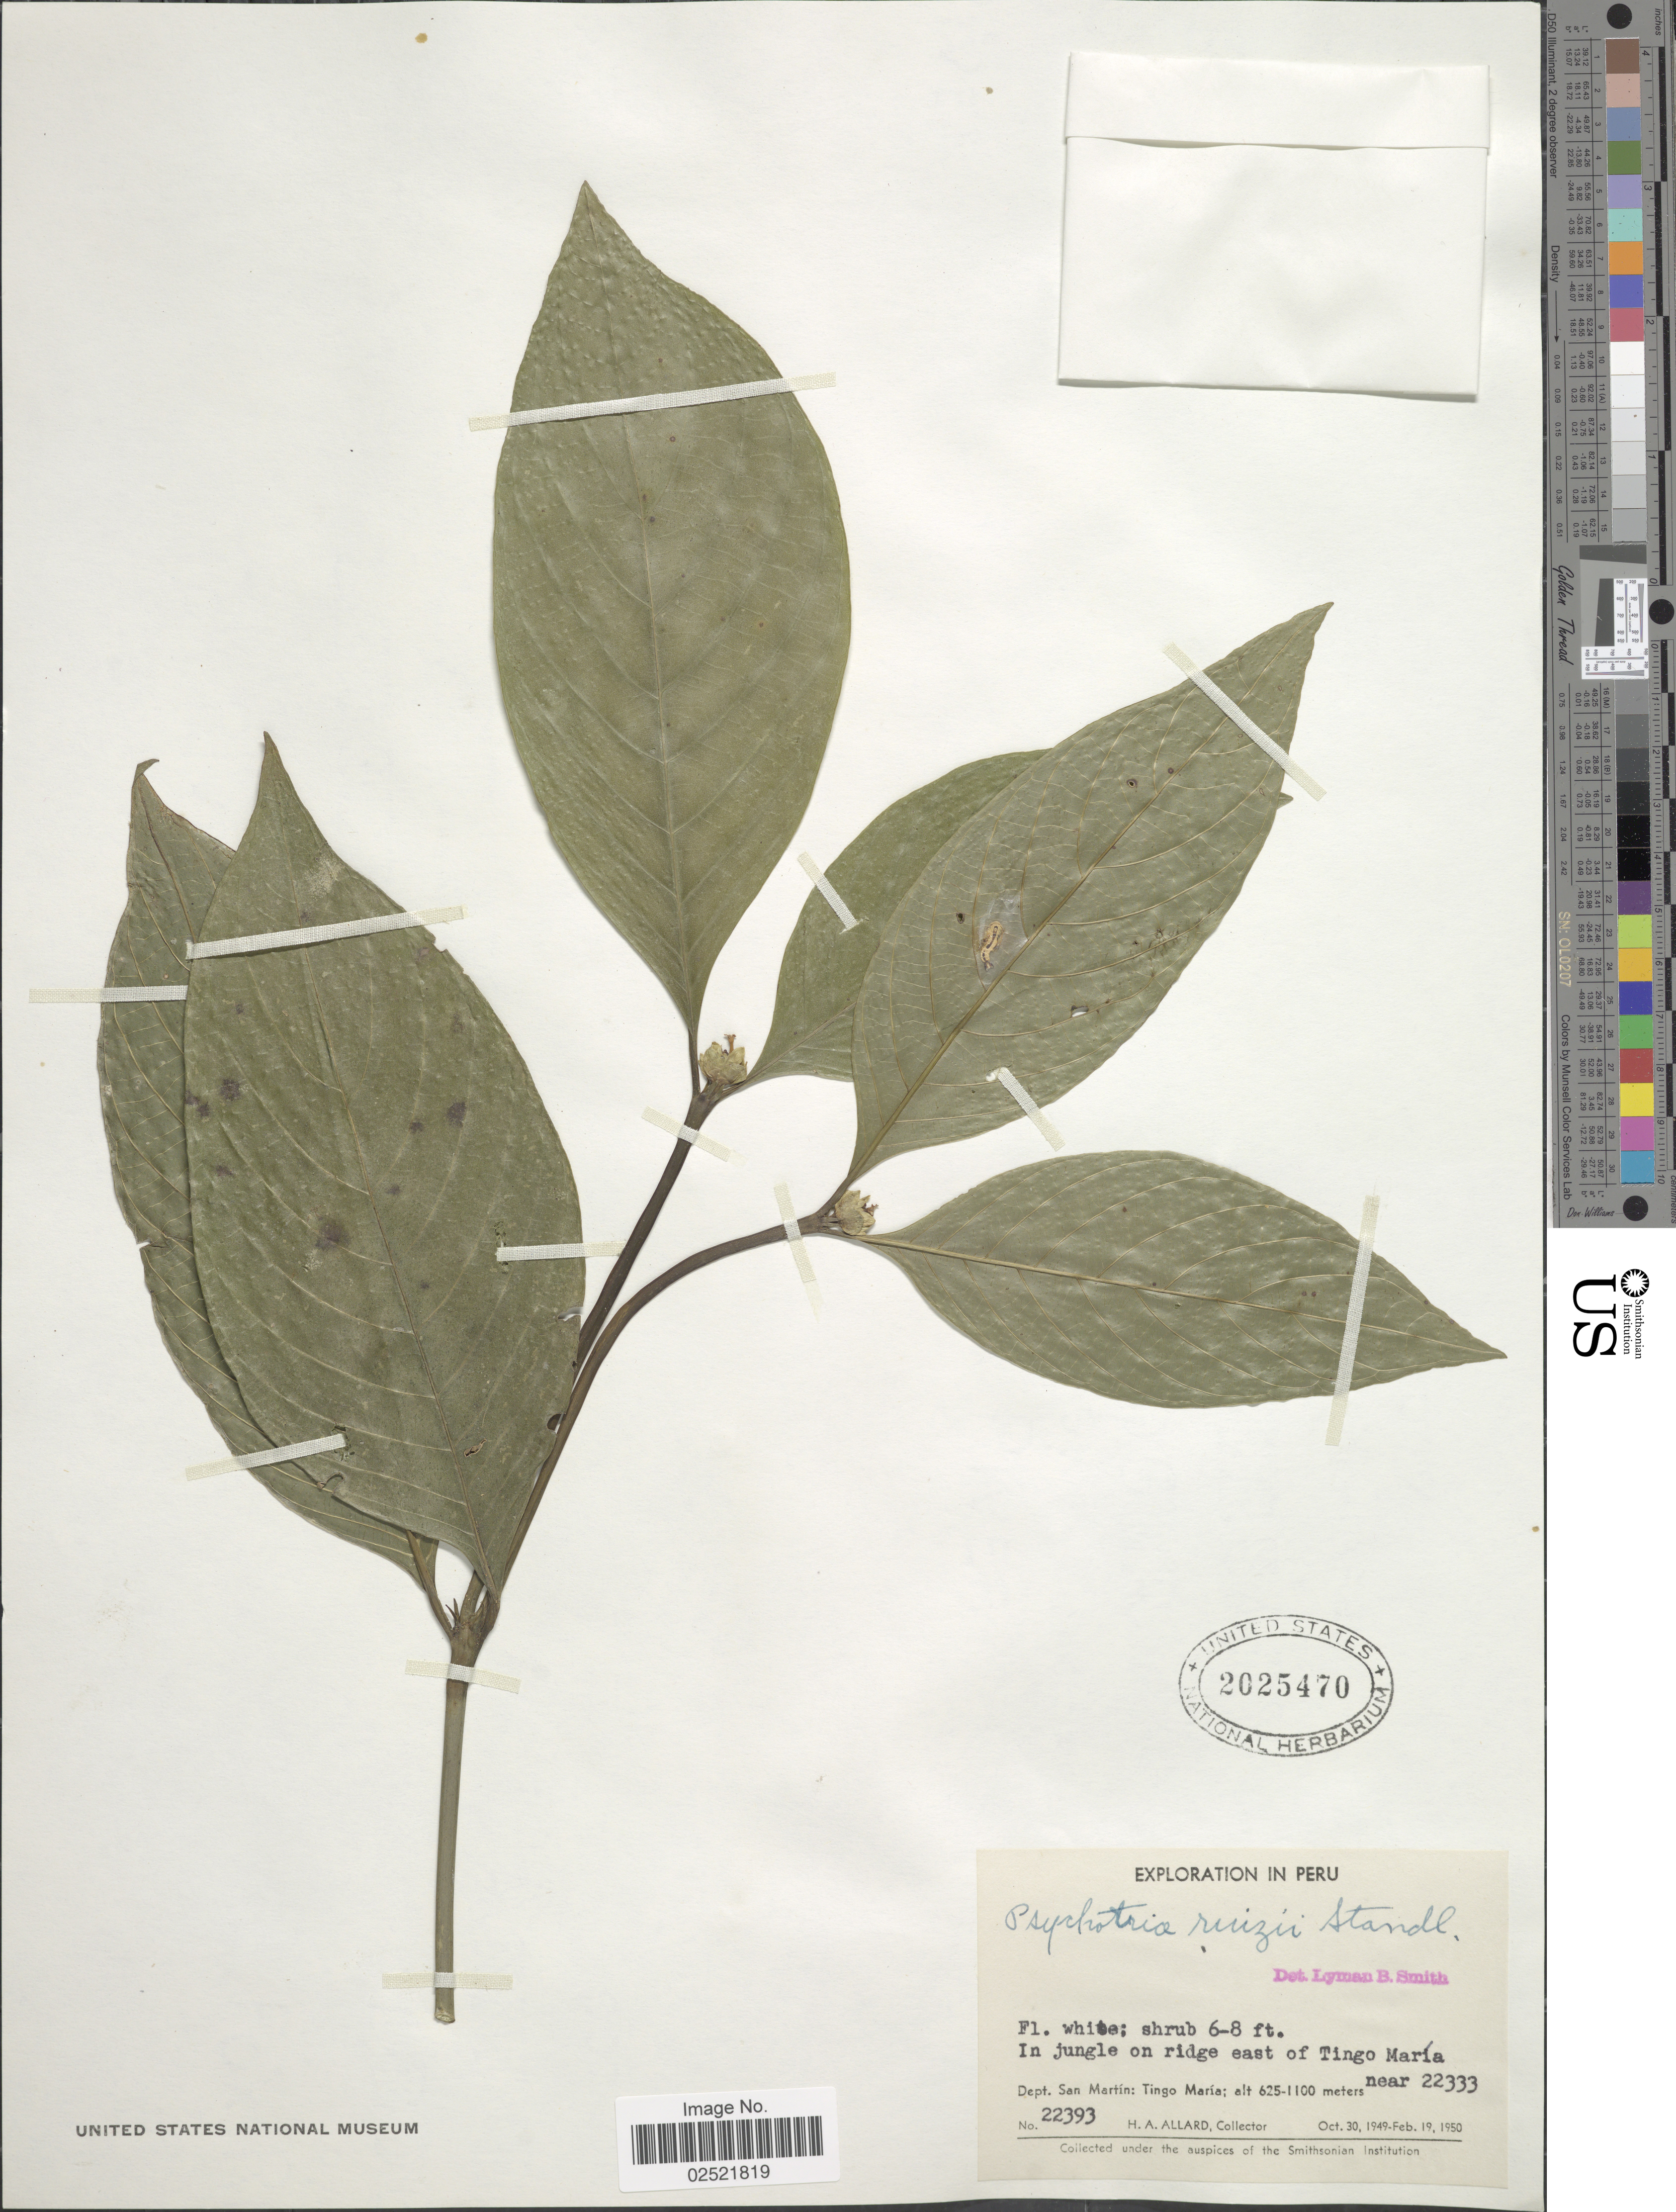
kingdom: Plantae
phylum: Tracheophyta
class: Magnoliopsida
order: Gentianales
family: Rubiaceae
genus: Psychotria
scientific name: Psychotria ruizii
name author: Standl.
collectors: H. A. Allard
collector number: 22393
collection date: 1949-10-30/1950-02-19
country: Peru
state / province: San Martín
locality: East of Tingo Maria, Tingo Maria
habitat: in jungle on ridge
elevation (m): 625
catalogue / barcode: US 2025470